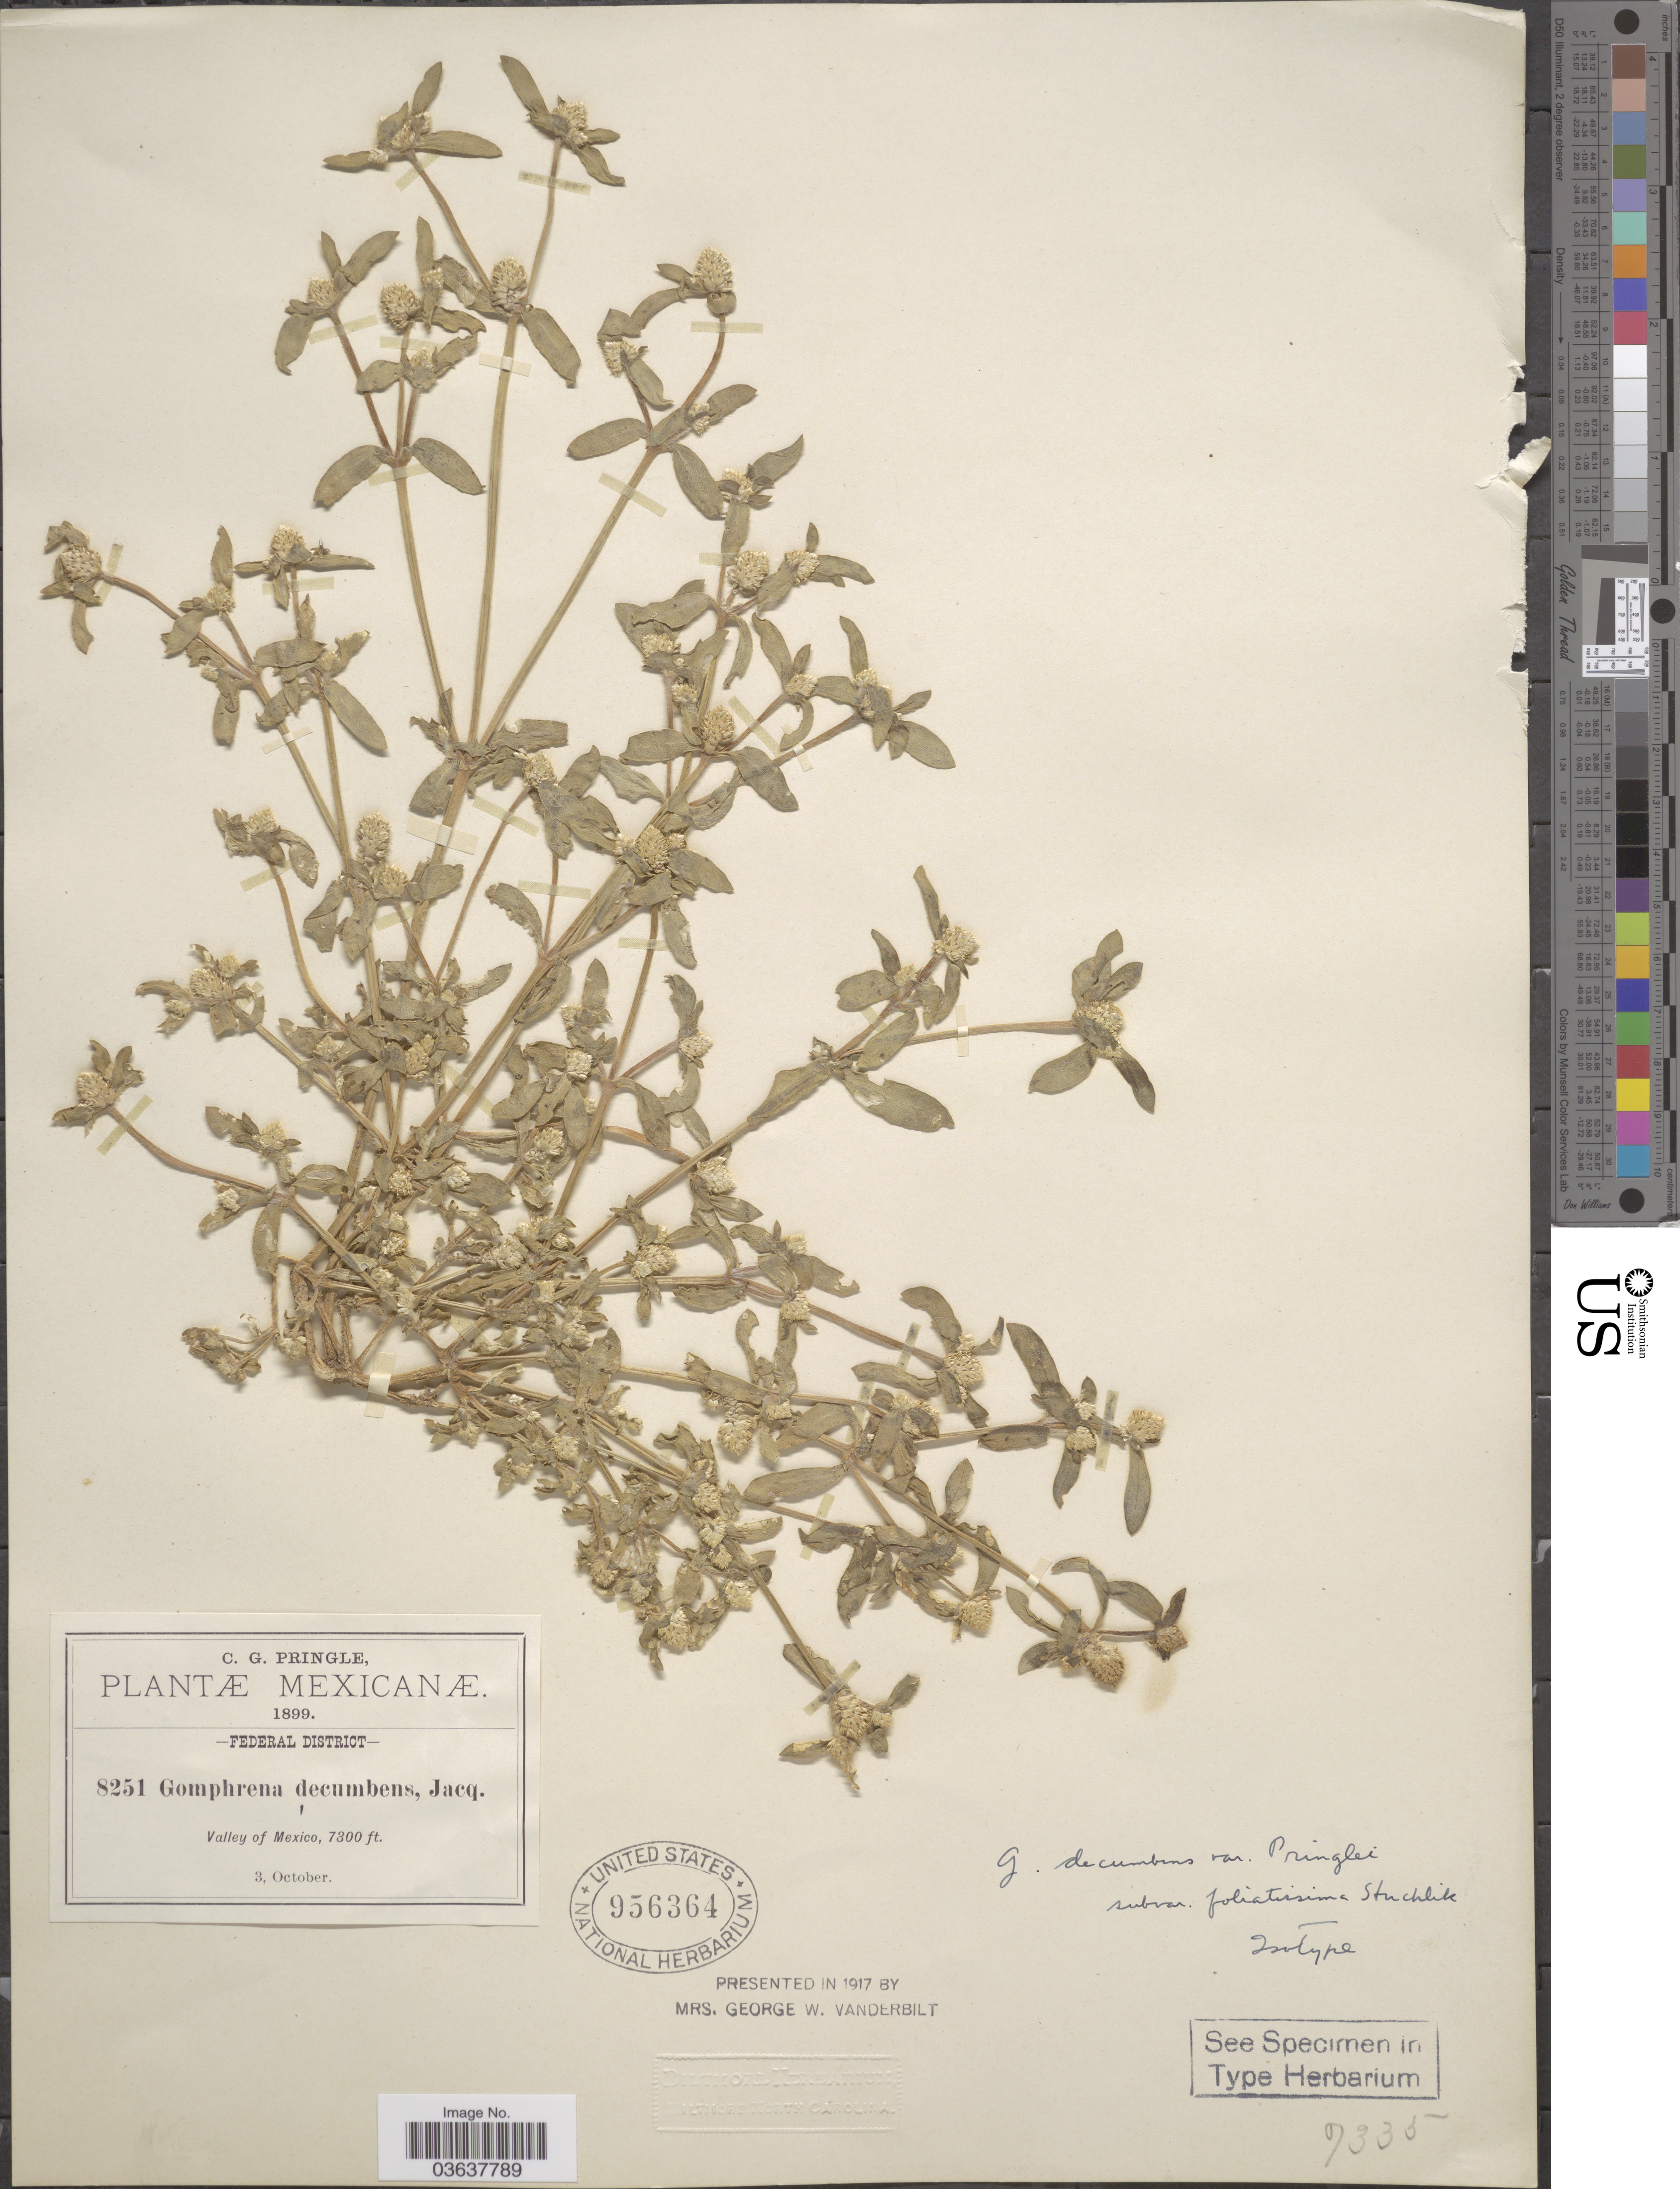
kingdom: Plantae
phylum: Tracheophyta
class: Magnoliopsida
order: Caryophyllales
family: Amaranthaceae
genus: Gomphrena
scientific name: Gomphrena parviceps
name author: Standl.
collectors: C. G. Pringle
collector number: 8251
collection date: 1899-10-03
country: Mexico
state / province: Distrito Federal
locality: Federal District. Valley of Mexico.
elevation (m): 2225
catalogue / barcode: US 956364